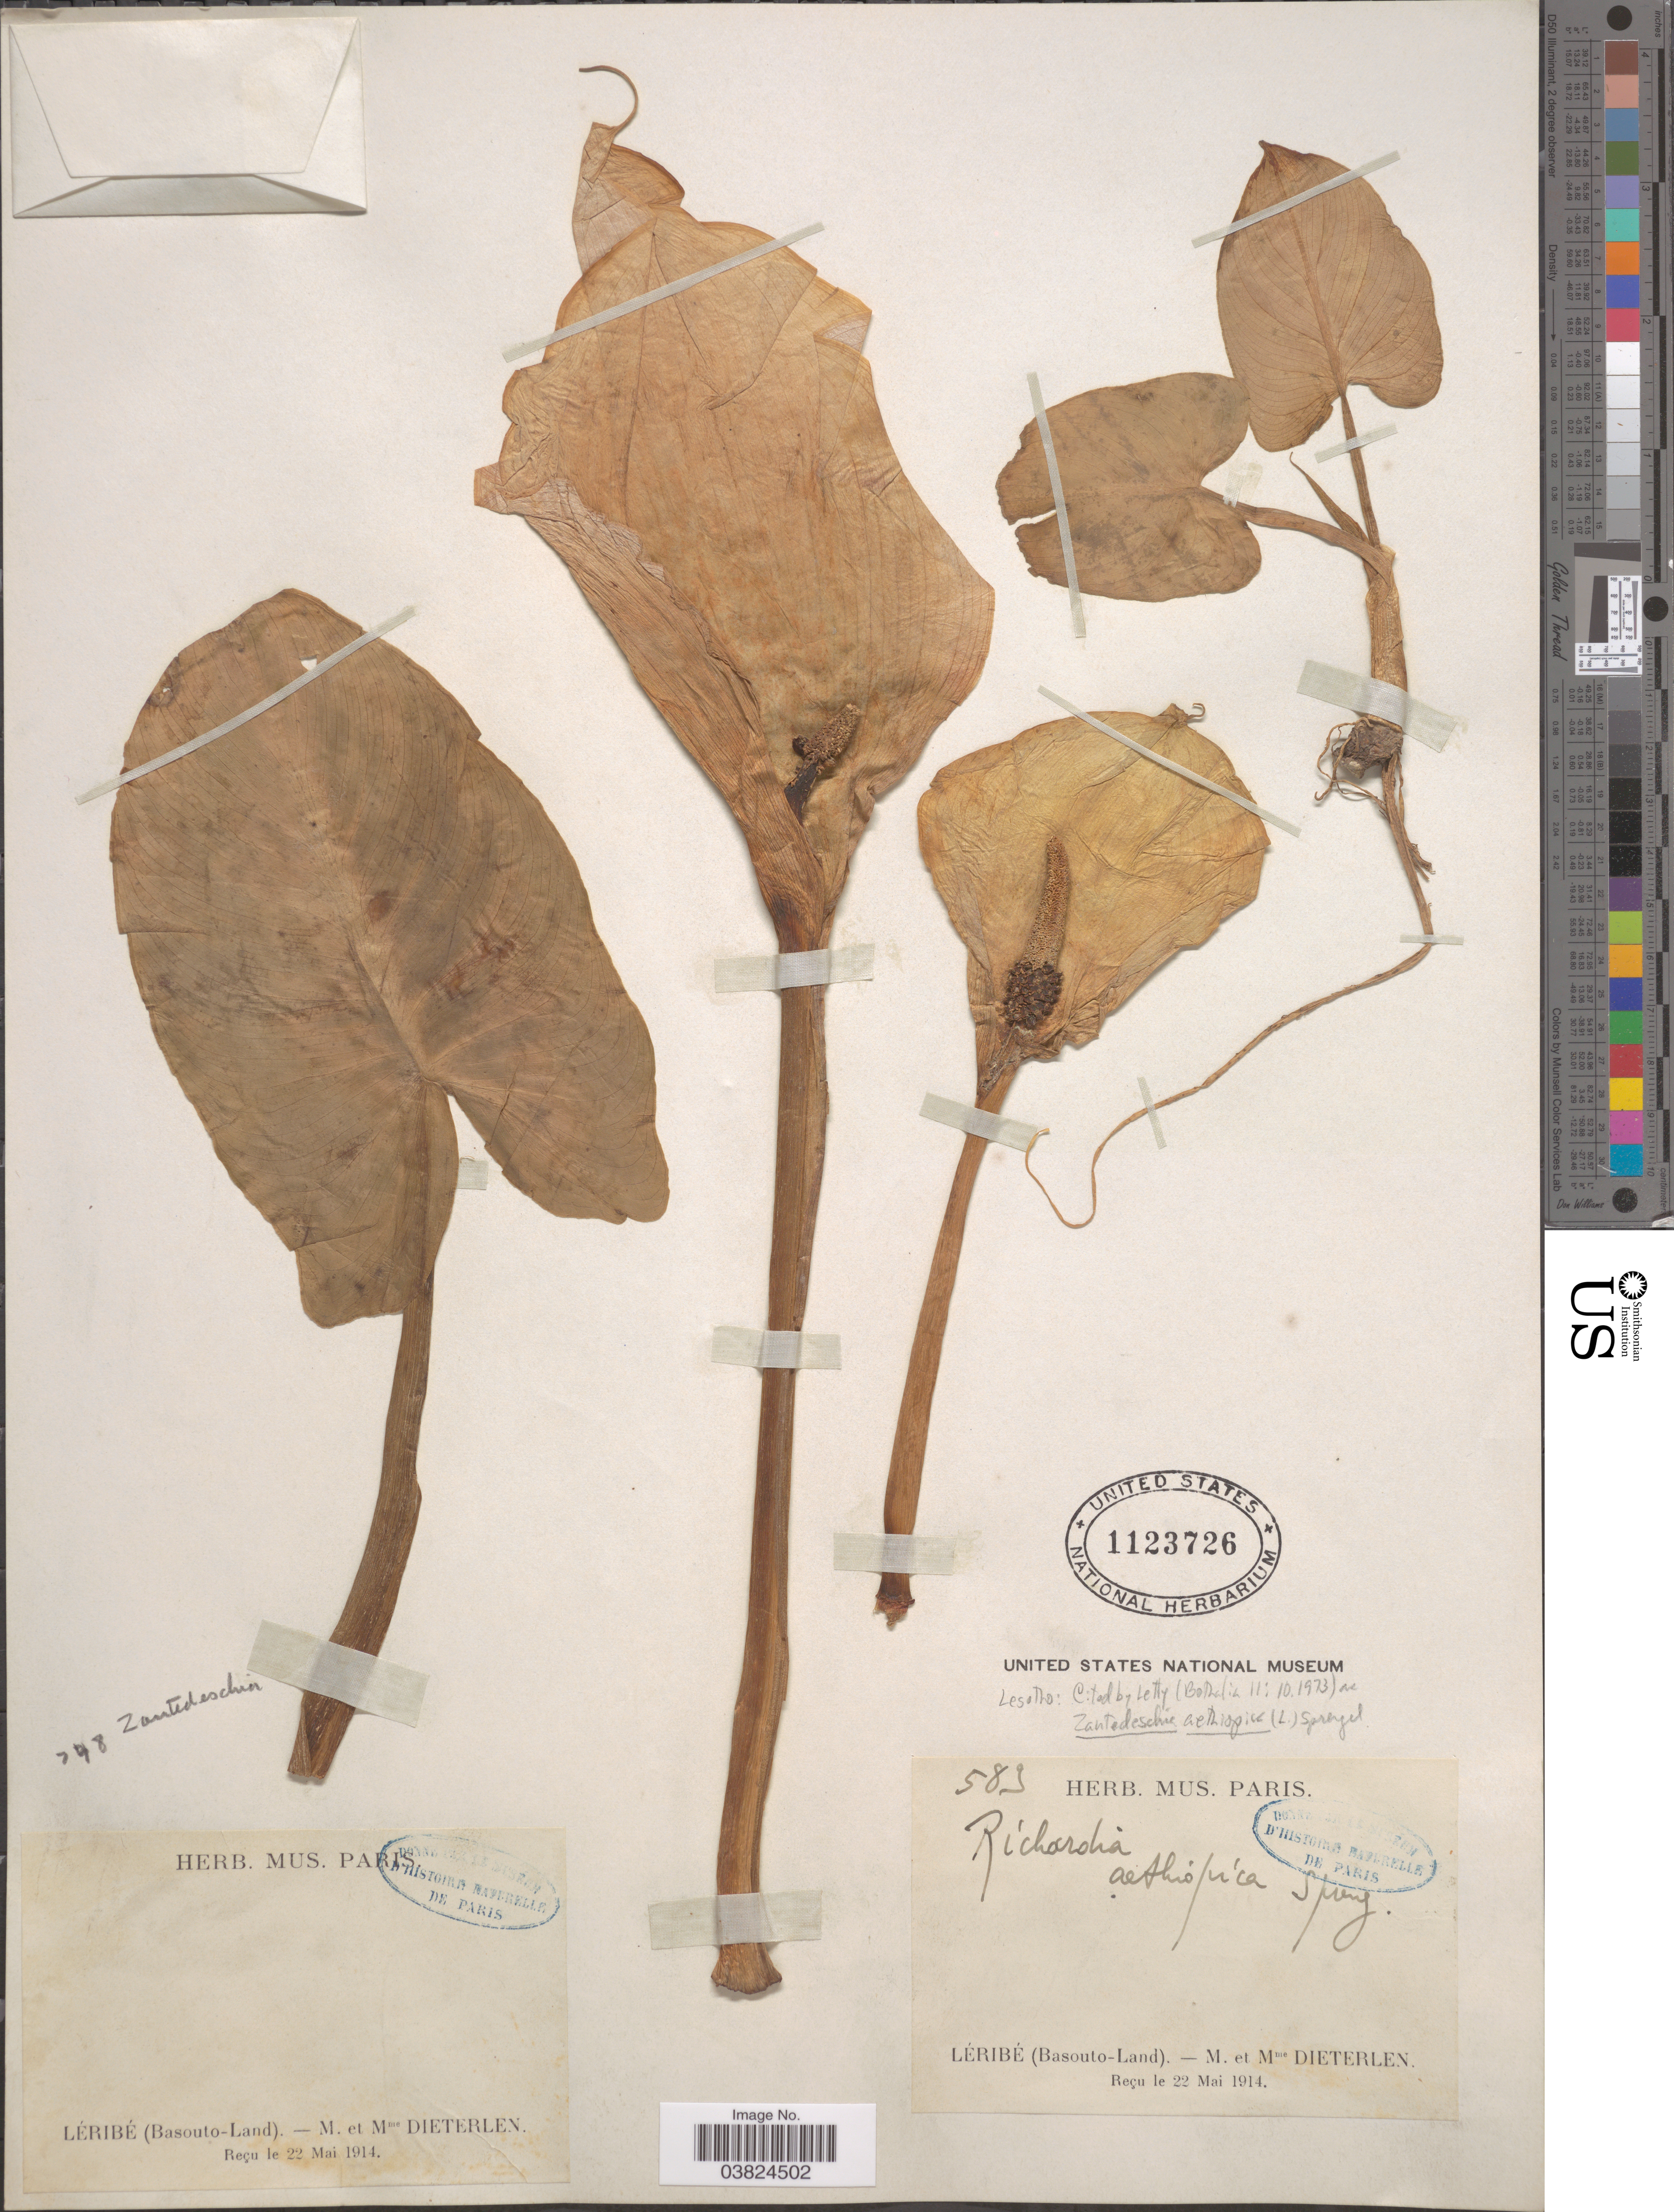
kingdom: Plantae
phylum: Tracheophyta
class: Liliopsida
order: Alismatales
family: Araceae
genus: Zantedeschia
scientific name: Zantedeschia aethiopica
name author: (L.) Spreng.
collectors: M. Dieterlen & M. Dieterlen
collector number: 583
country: Lesotho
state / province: Leribe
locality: Basouto-Land.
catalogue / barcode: US 1123726